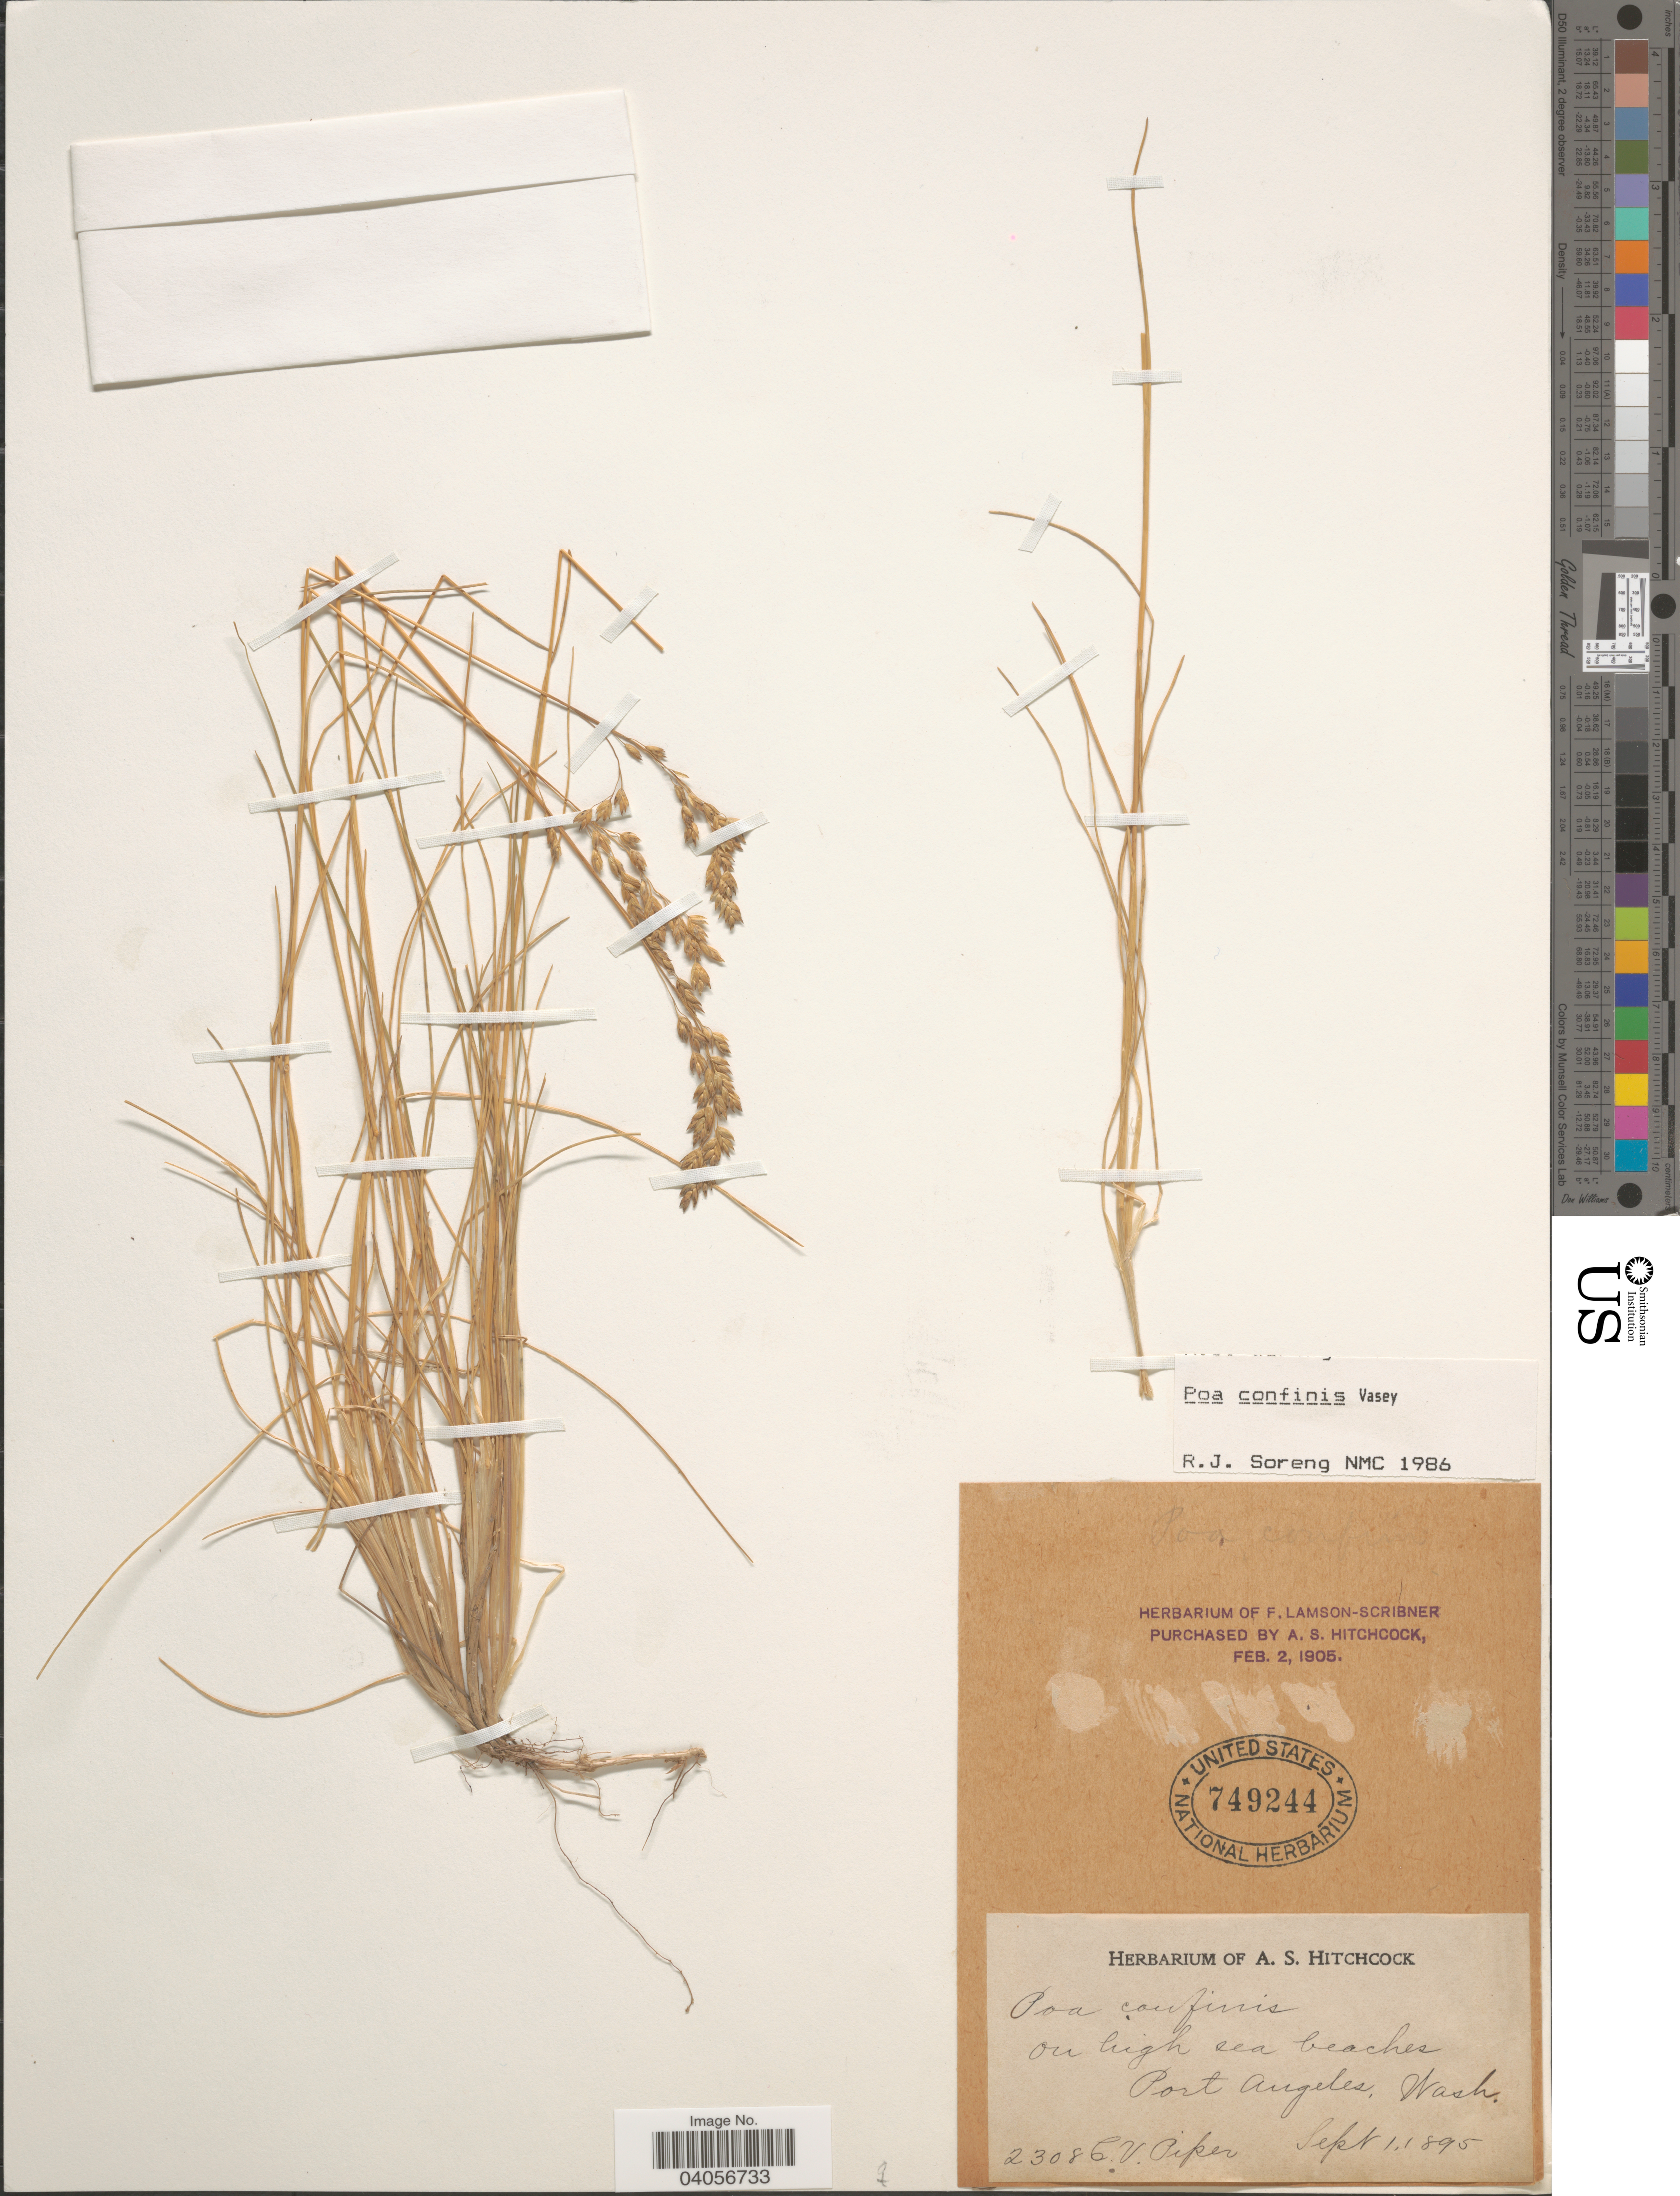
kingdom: Plantae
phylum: Tracheophyta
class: Liliopsida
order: Poales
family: Poaceae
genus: Poa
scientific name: Poa confinis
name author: Vasey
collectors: C. V. Piper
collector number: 2308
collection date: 1895-09-01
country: United States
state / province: Washington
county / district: Clallam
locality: On high sea beaches. Port Angeles.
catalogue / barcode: US 749244